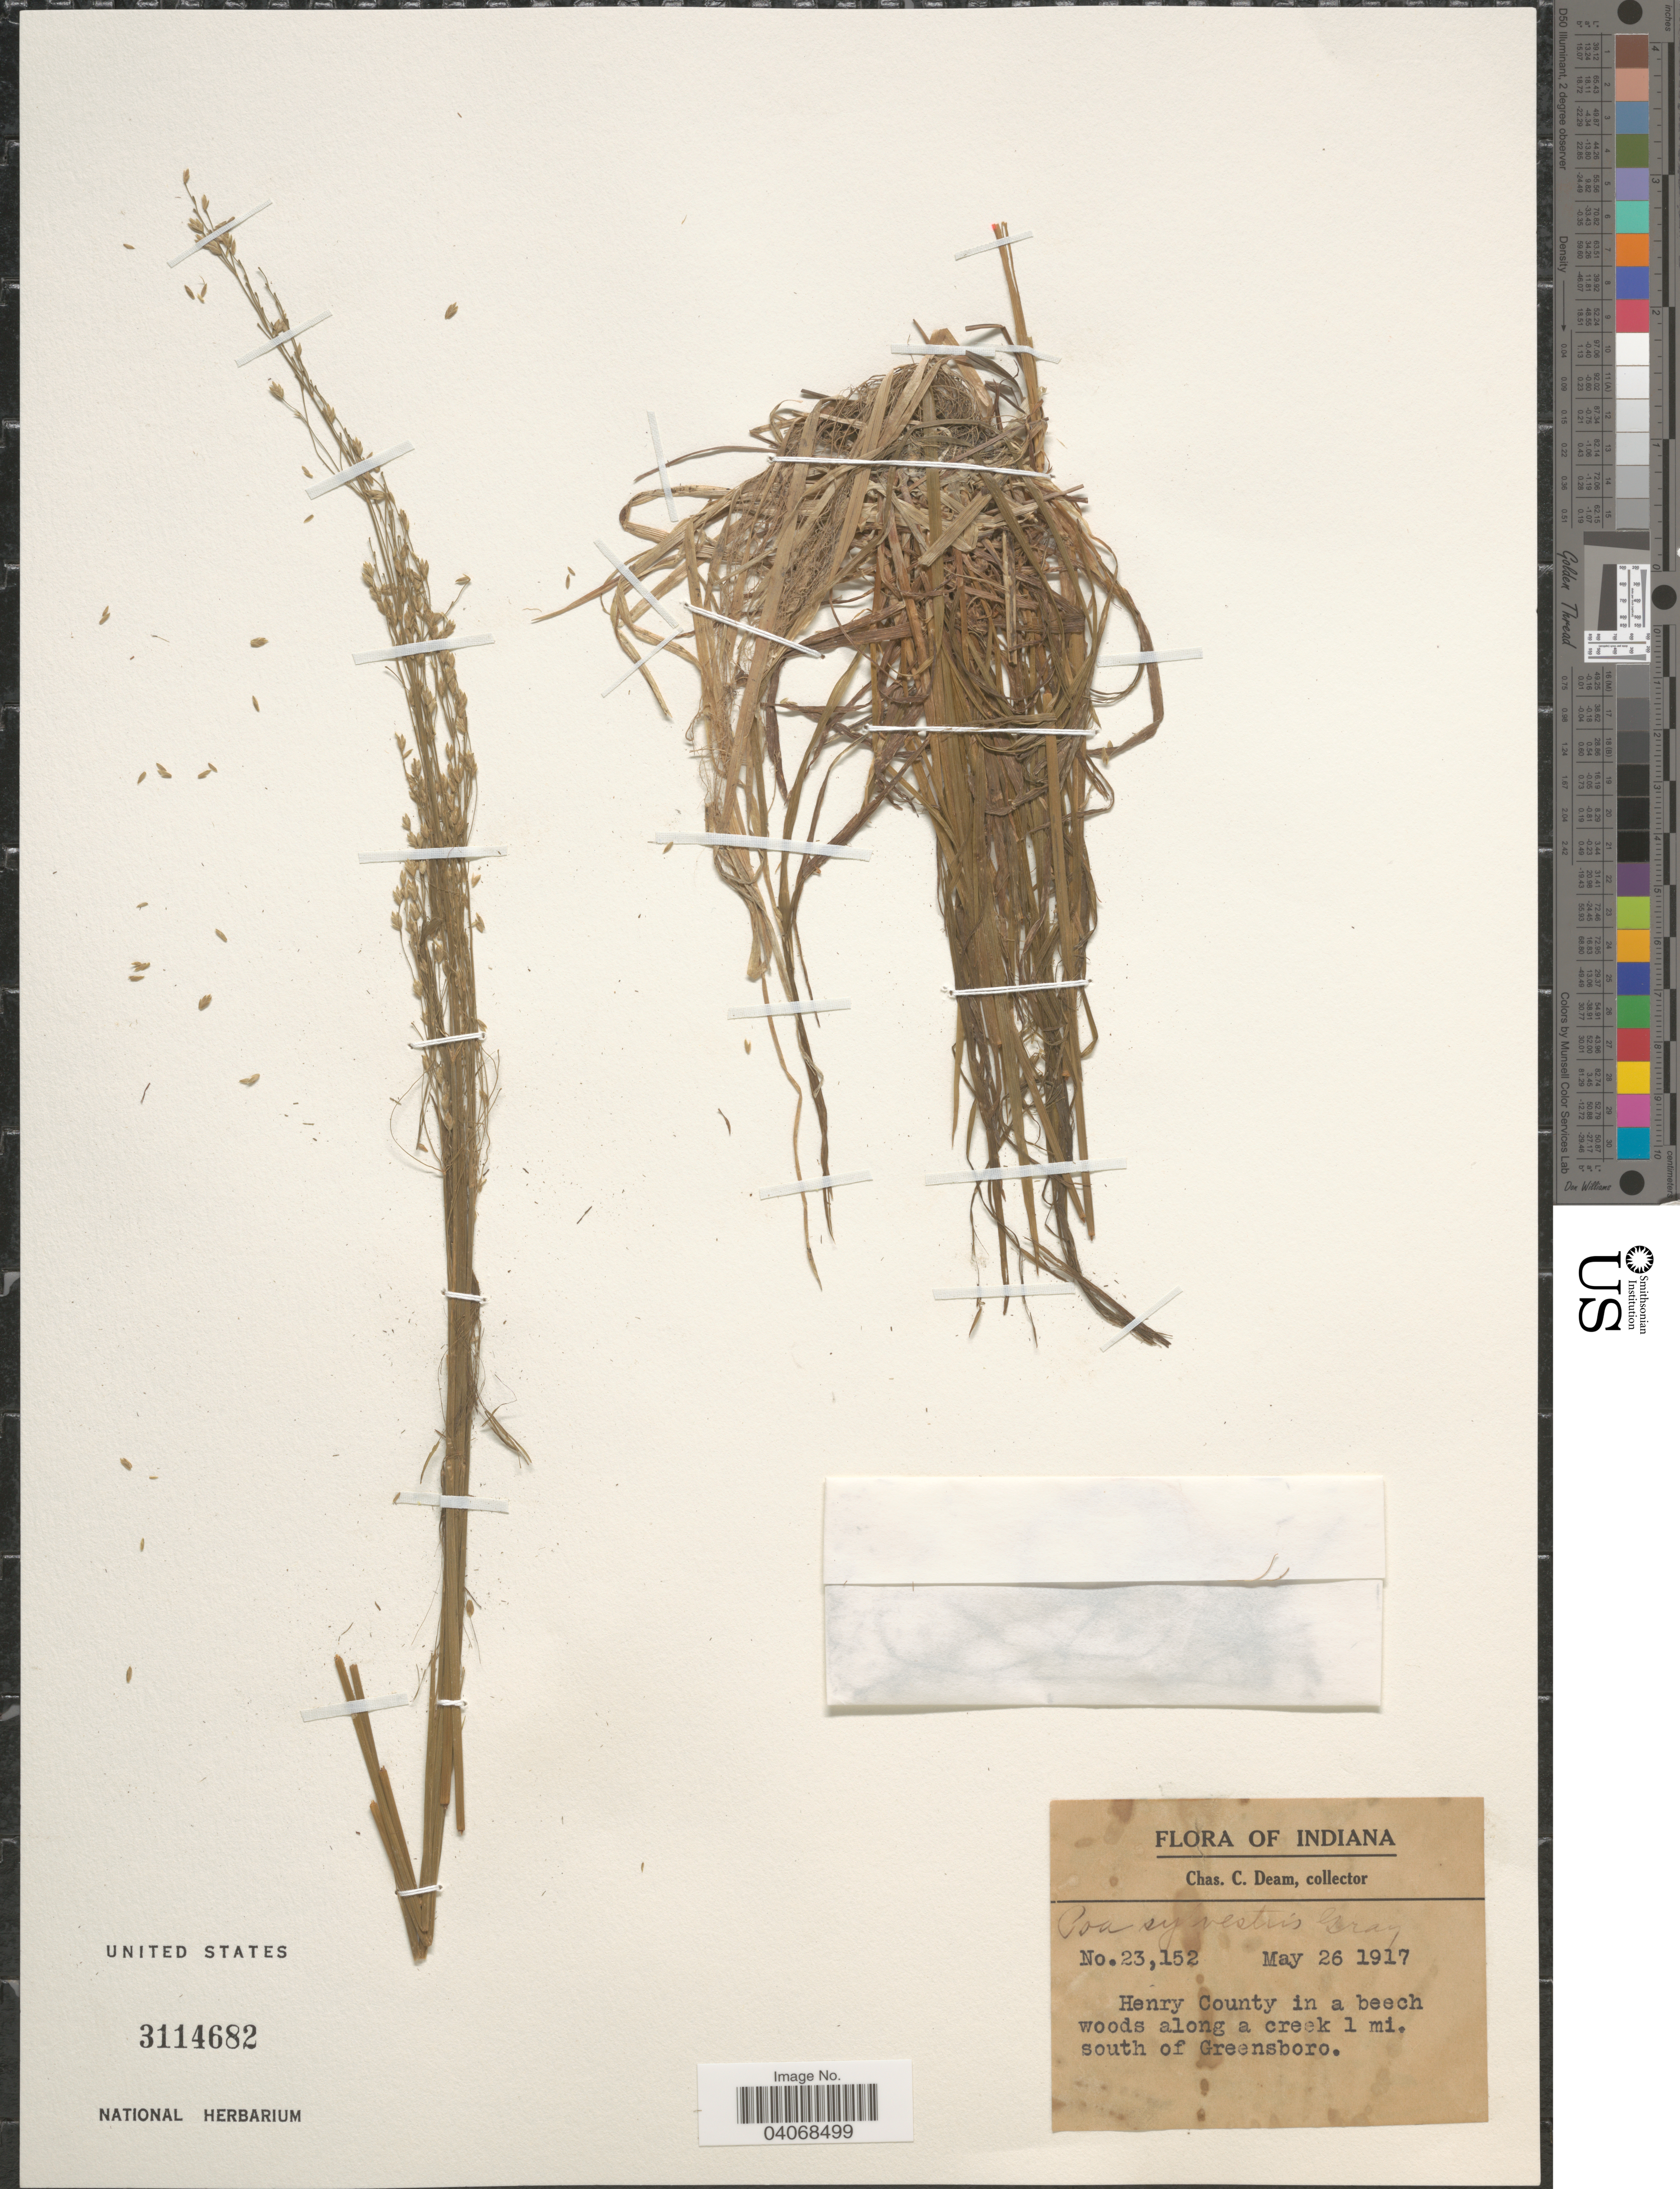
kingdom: Plantae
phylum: Tracheophyta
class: Liliopsida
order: Poales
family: Poaceae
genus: Poa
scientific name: Poa sylvestris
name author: A. Gray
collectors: C. C. Deam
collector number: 23152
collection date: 1917-05-26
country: United States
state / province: Indiana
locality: Henry County in a beech woods along a creek 1 mi. south of Greensboro.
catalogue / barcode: US 3114682